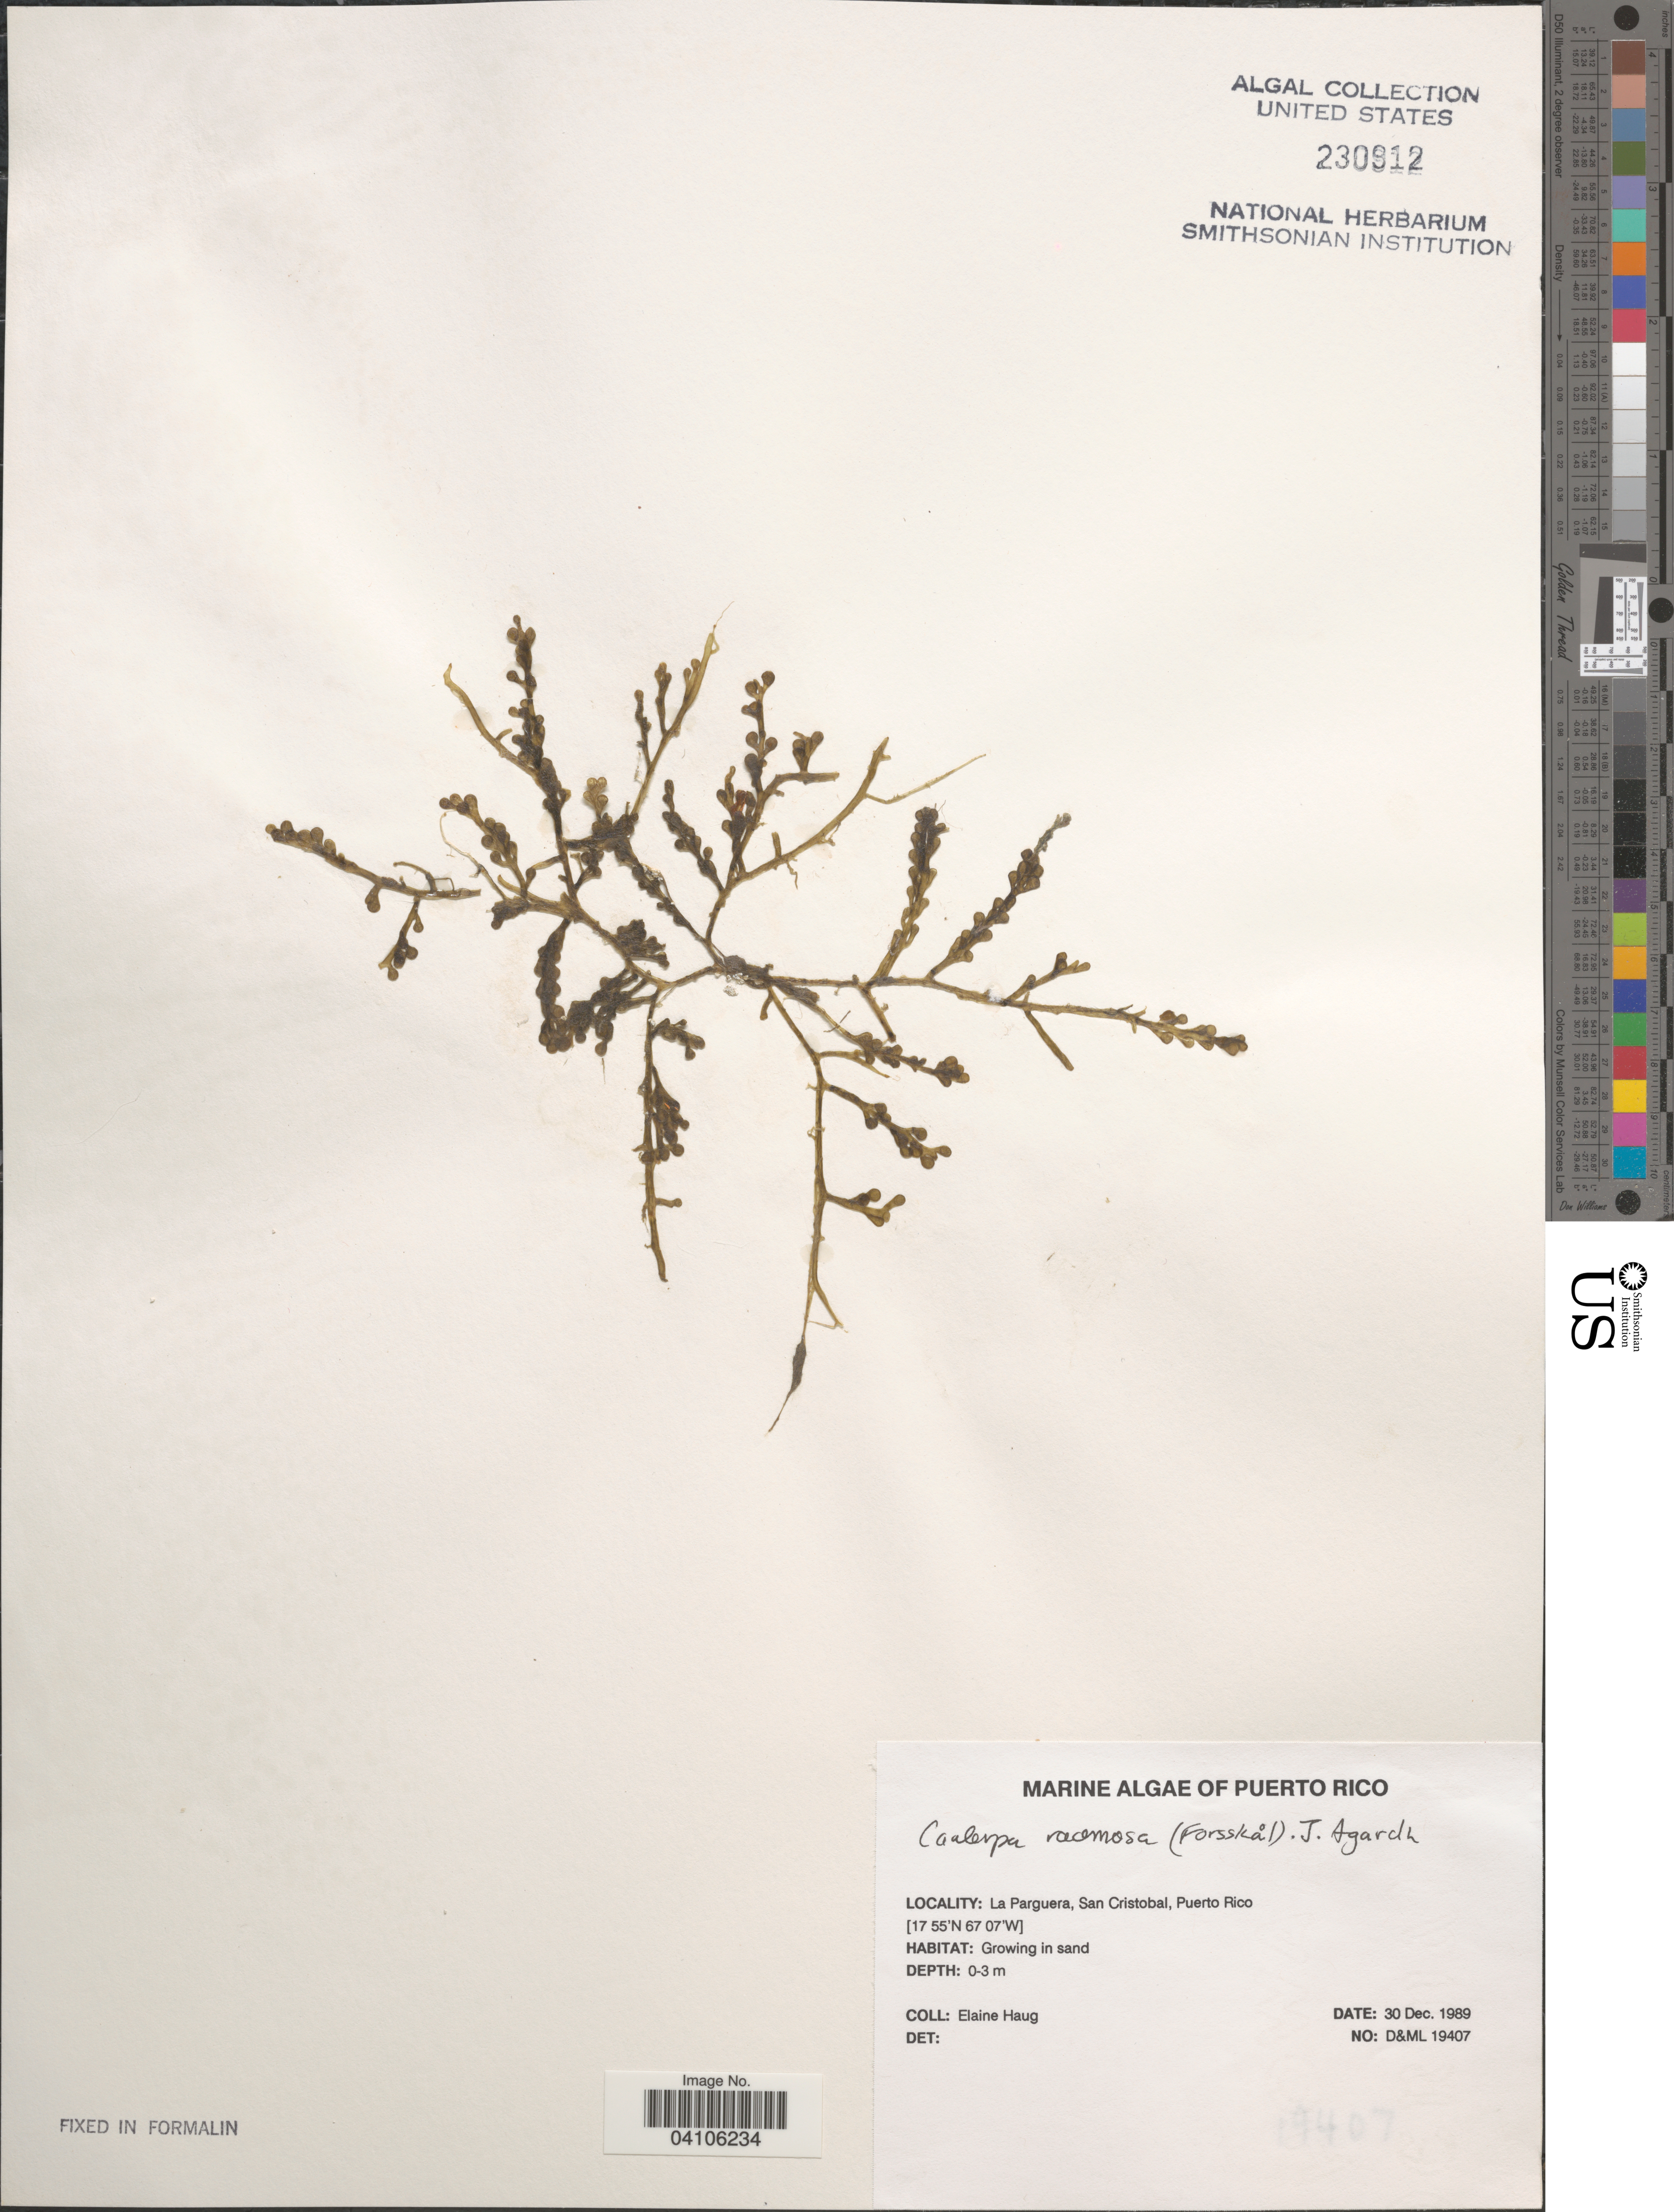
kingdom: Plantae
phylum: Chlorophyta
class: Ulvophyceae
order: Bryopsidales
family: Caulerpaceae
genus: Caulerpa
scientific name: Caulerpa racemosa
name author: (Forssk.) J. Agardh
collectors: E. Haug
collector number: D&ML19407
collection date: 1989-12-30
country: Puerto Rico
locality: La Parguera, San Cristobal.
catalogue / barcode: US 230912